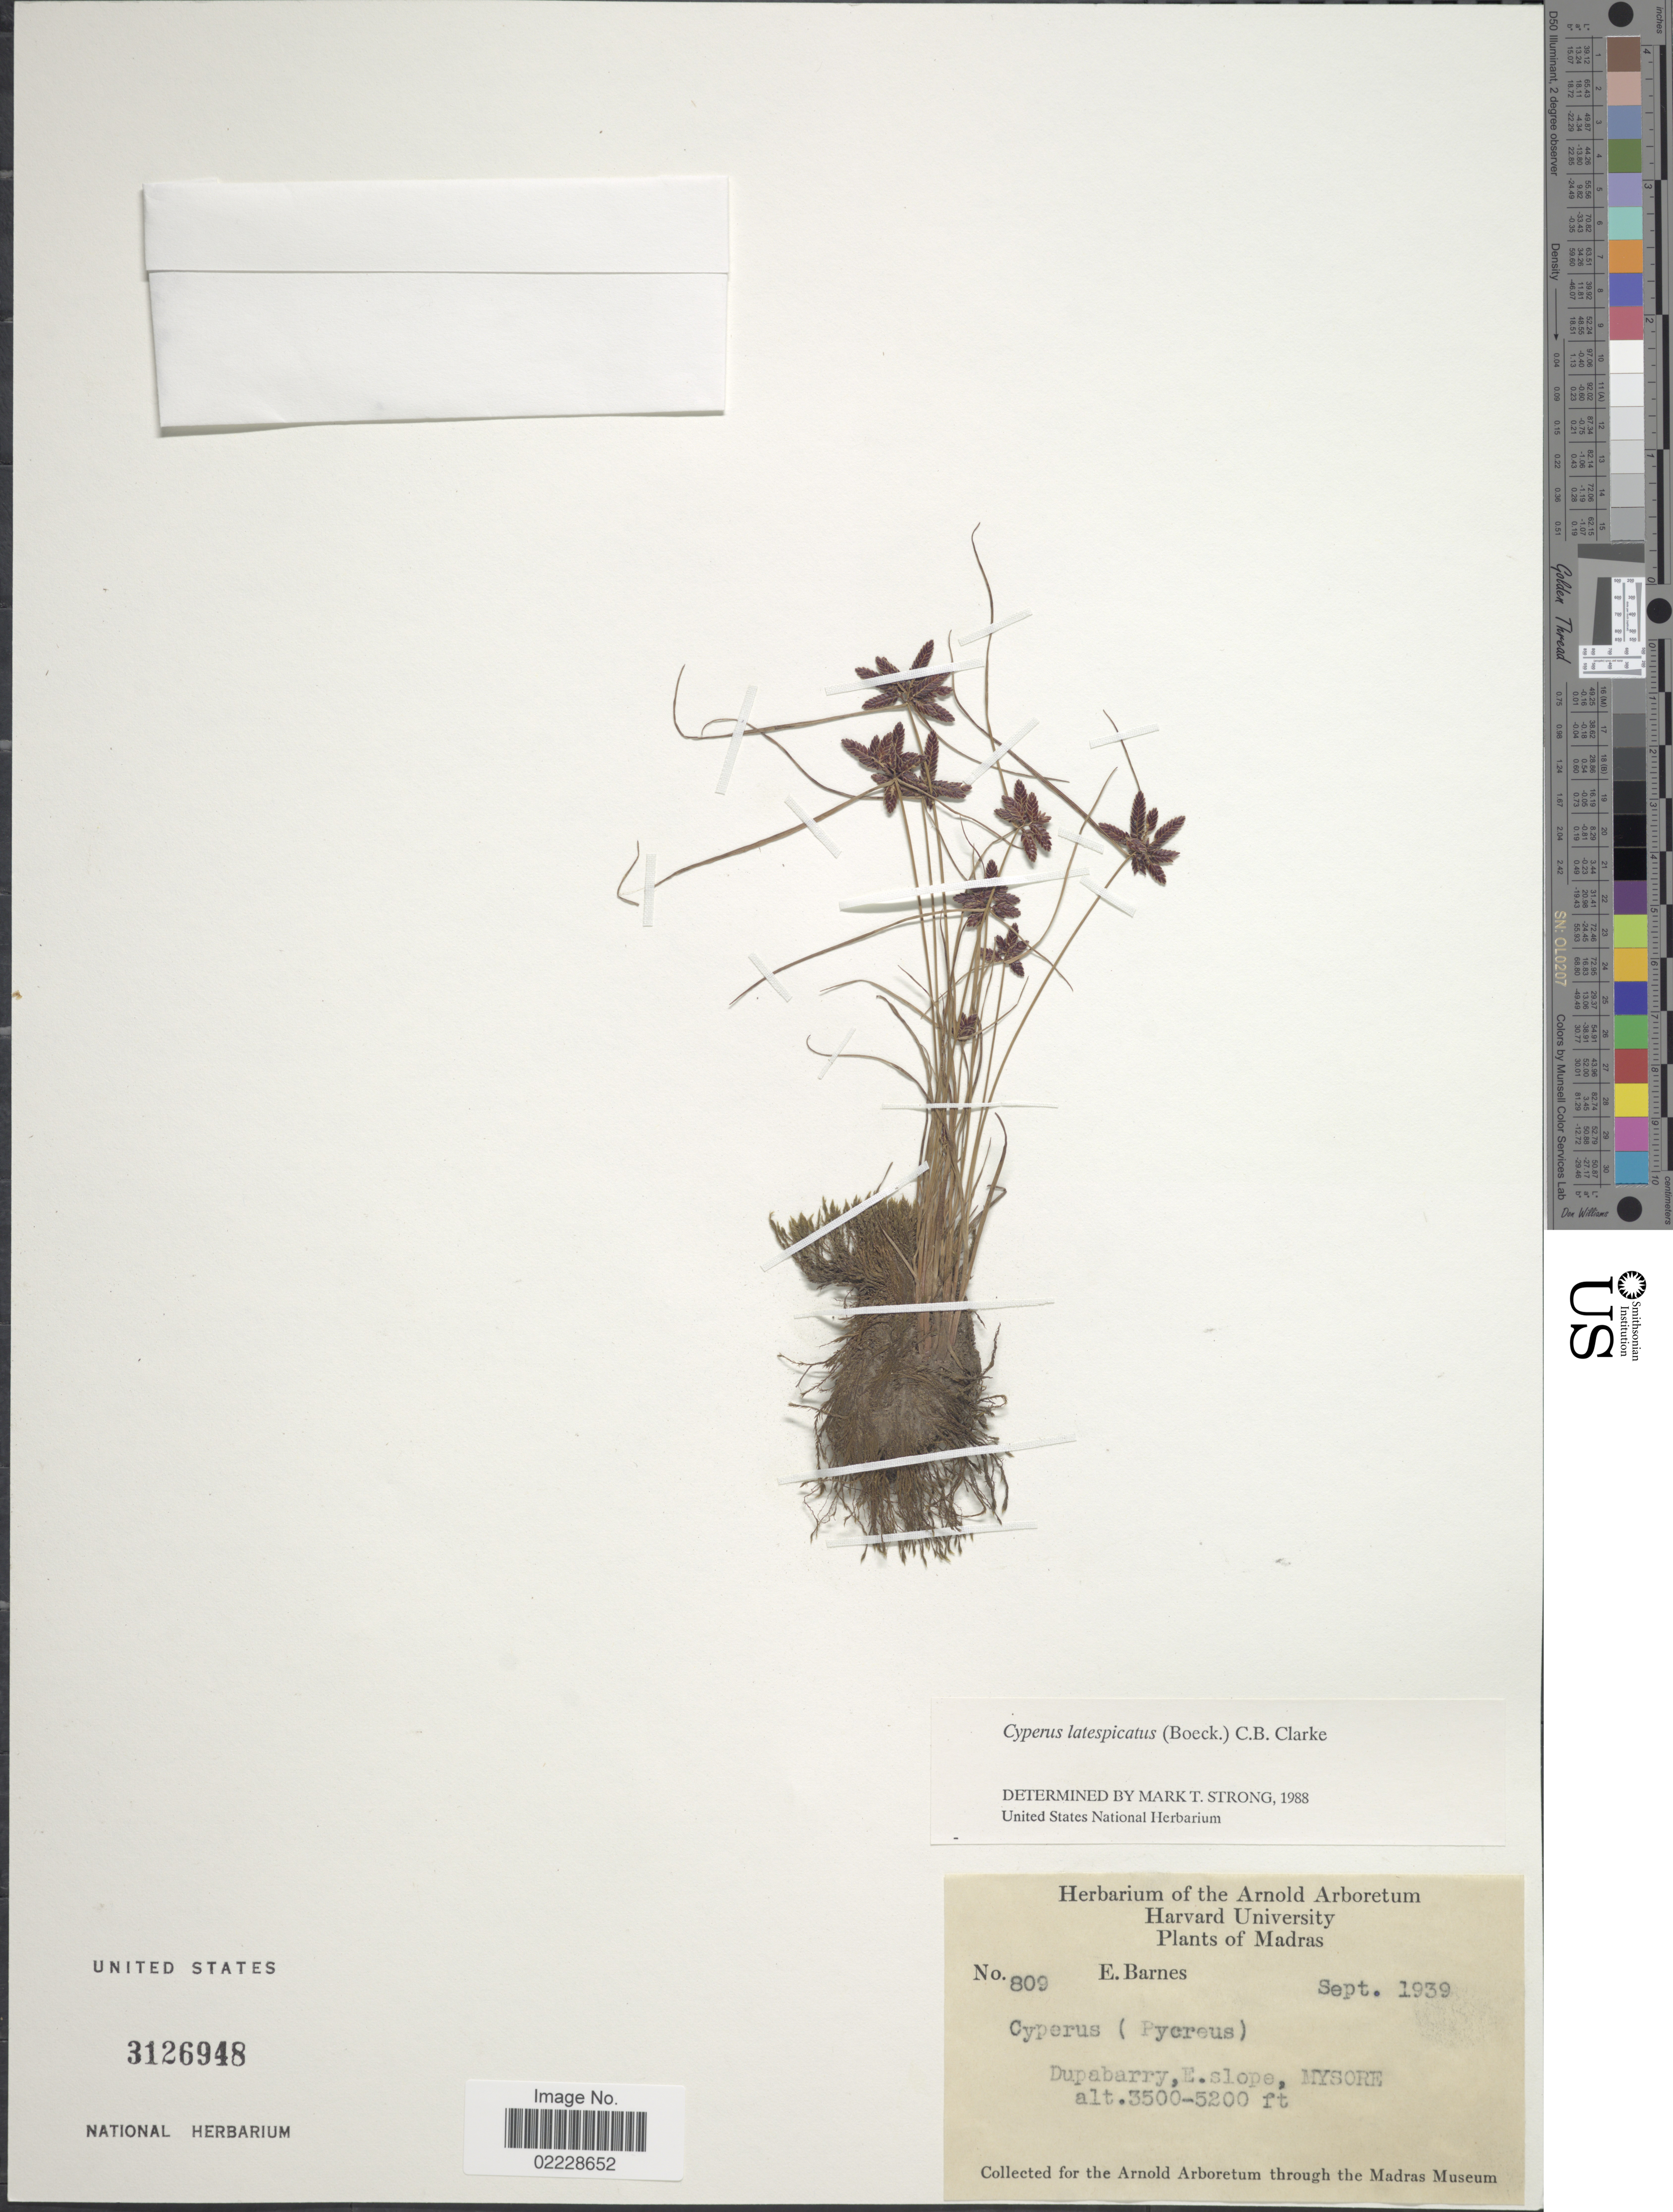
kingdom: Plantae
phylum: Tracheophyta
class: Liliopsida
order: Poales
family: Cyperaceae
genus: Cyperus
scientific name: Cyperus diaphanus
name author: Schrad.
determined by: Strong, Mark T., (BOT), Smithsonian Institution - National Museum of Natural History (UNITED STATES)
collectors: E. Barnes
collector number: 809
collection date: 1939-09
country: India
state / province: Karnataka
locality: Madras, Dupabarry, E. slope, Mysore.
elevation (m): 1067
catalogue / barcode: US 3126948